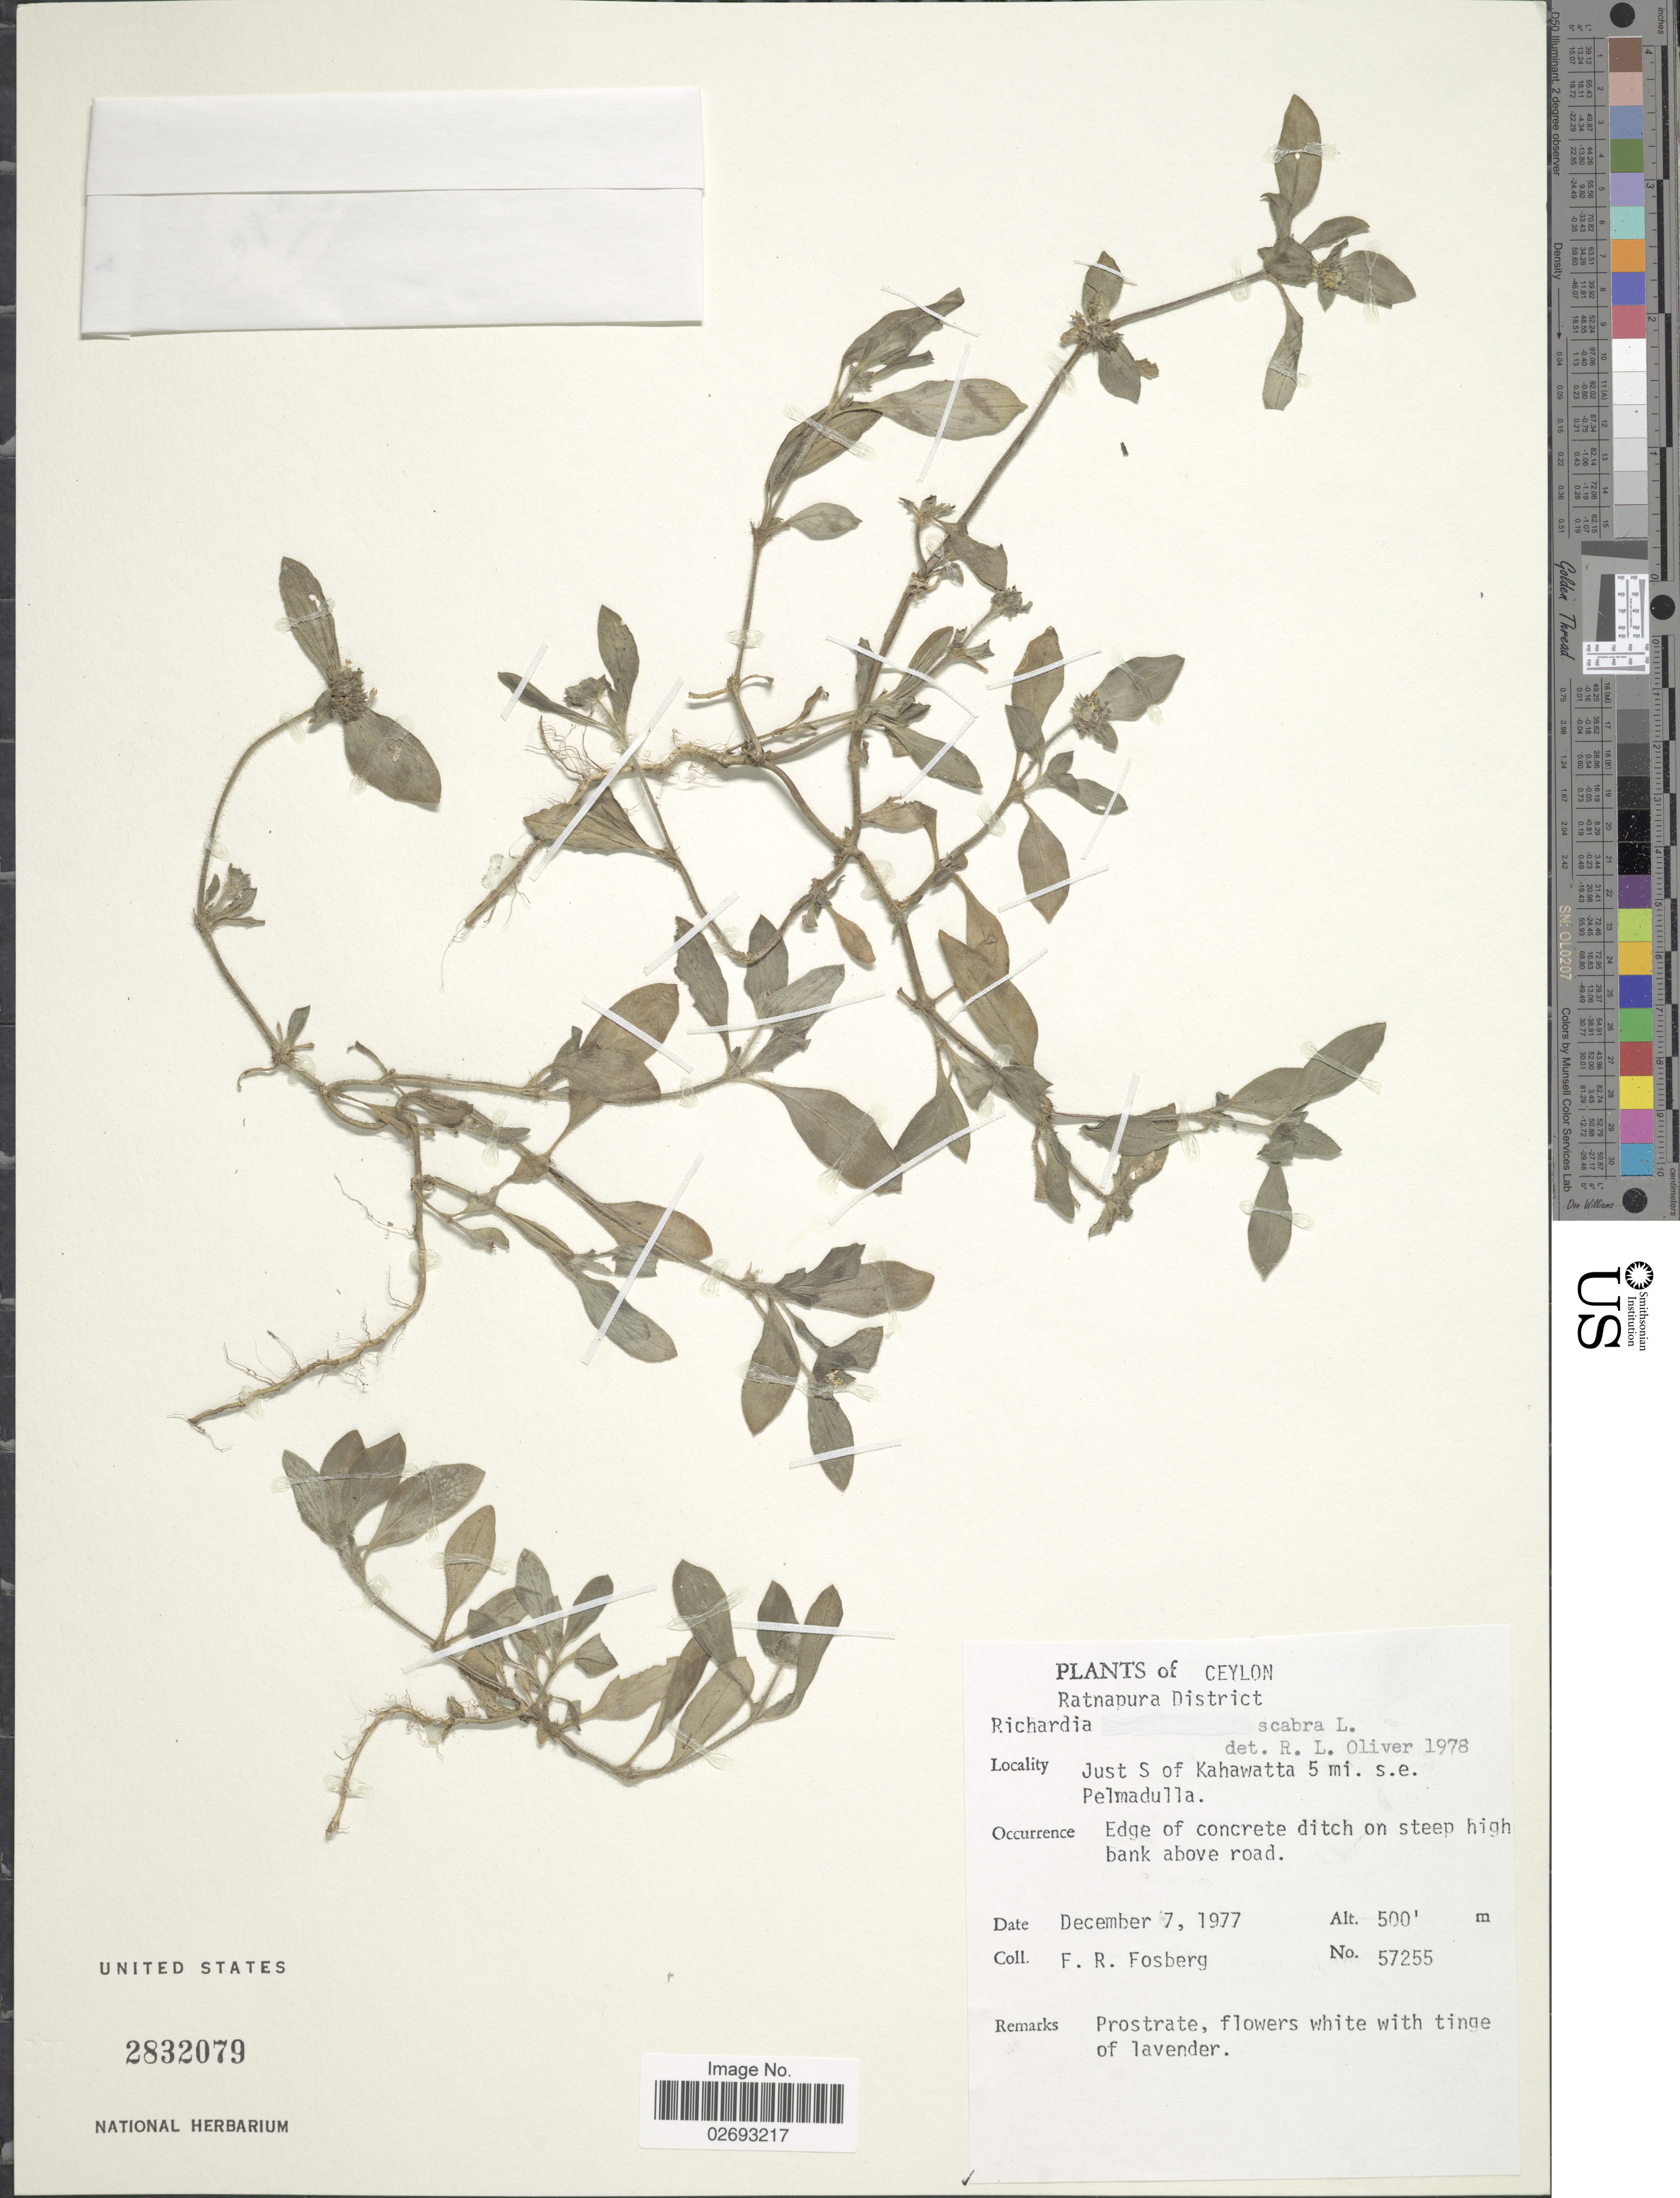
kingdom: Plantae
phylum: Tracheophyta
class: Magnoliopsida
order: Gentianales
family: Rubiaceae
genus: Richardia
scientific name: Richardia scabra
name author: L.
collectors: F. R. Fosberg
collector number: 57255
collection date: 1977-12-07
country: Sri Lanka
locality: Ceylon. Ratnapura District. Just S of Kahawatta 5 mi. s.e. Pelmadulla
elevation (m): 152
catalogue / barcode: US 2832079